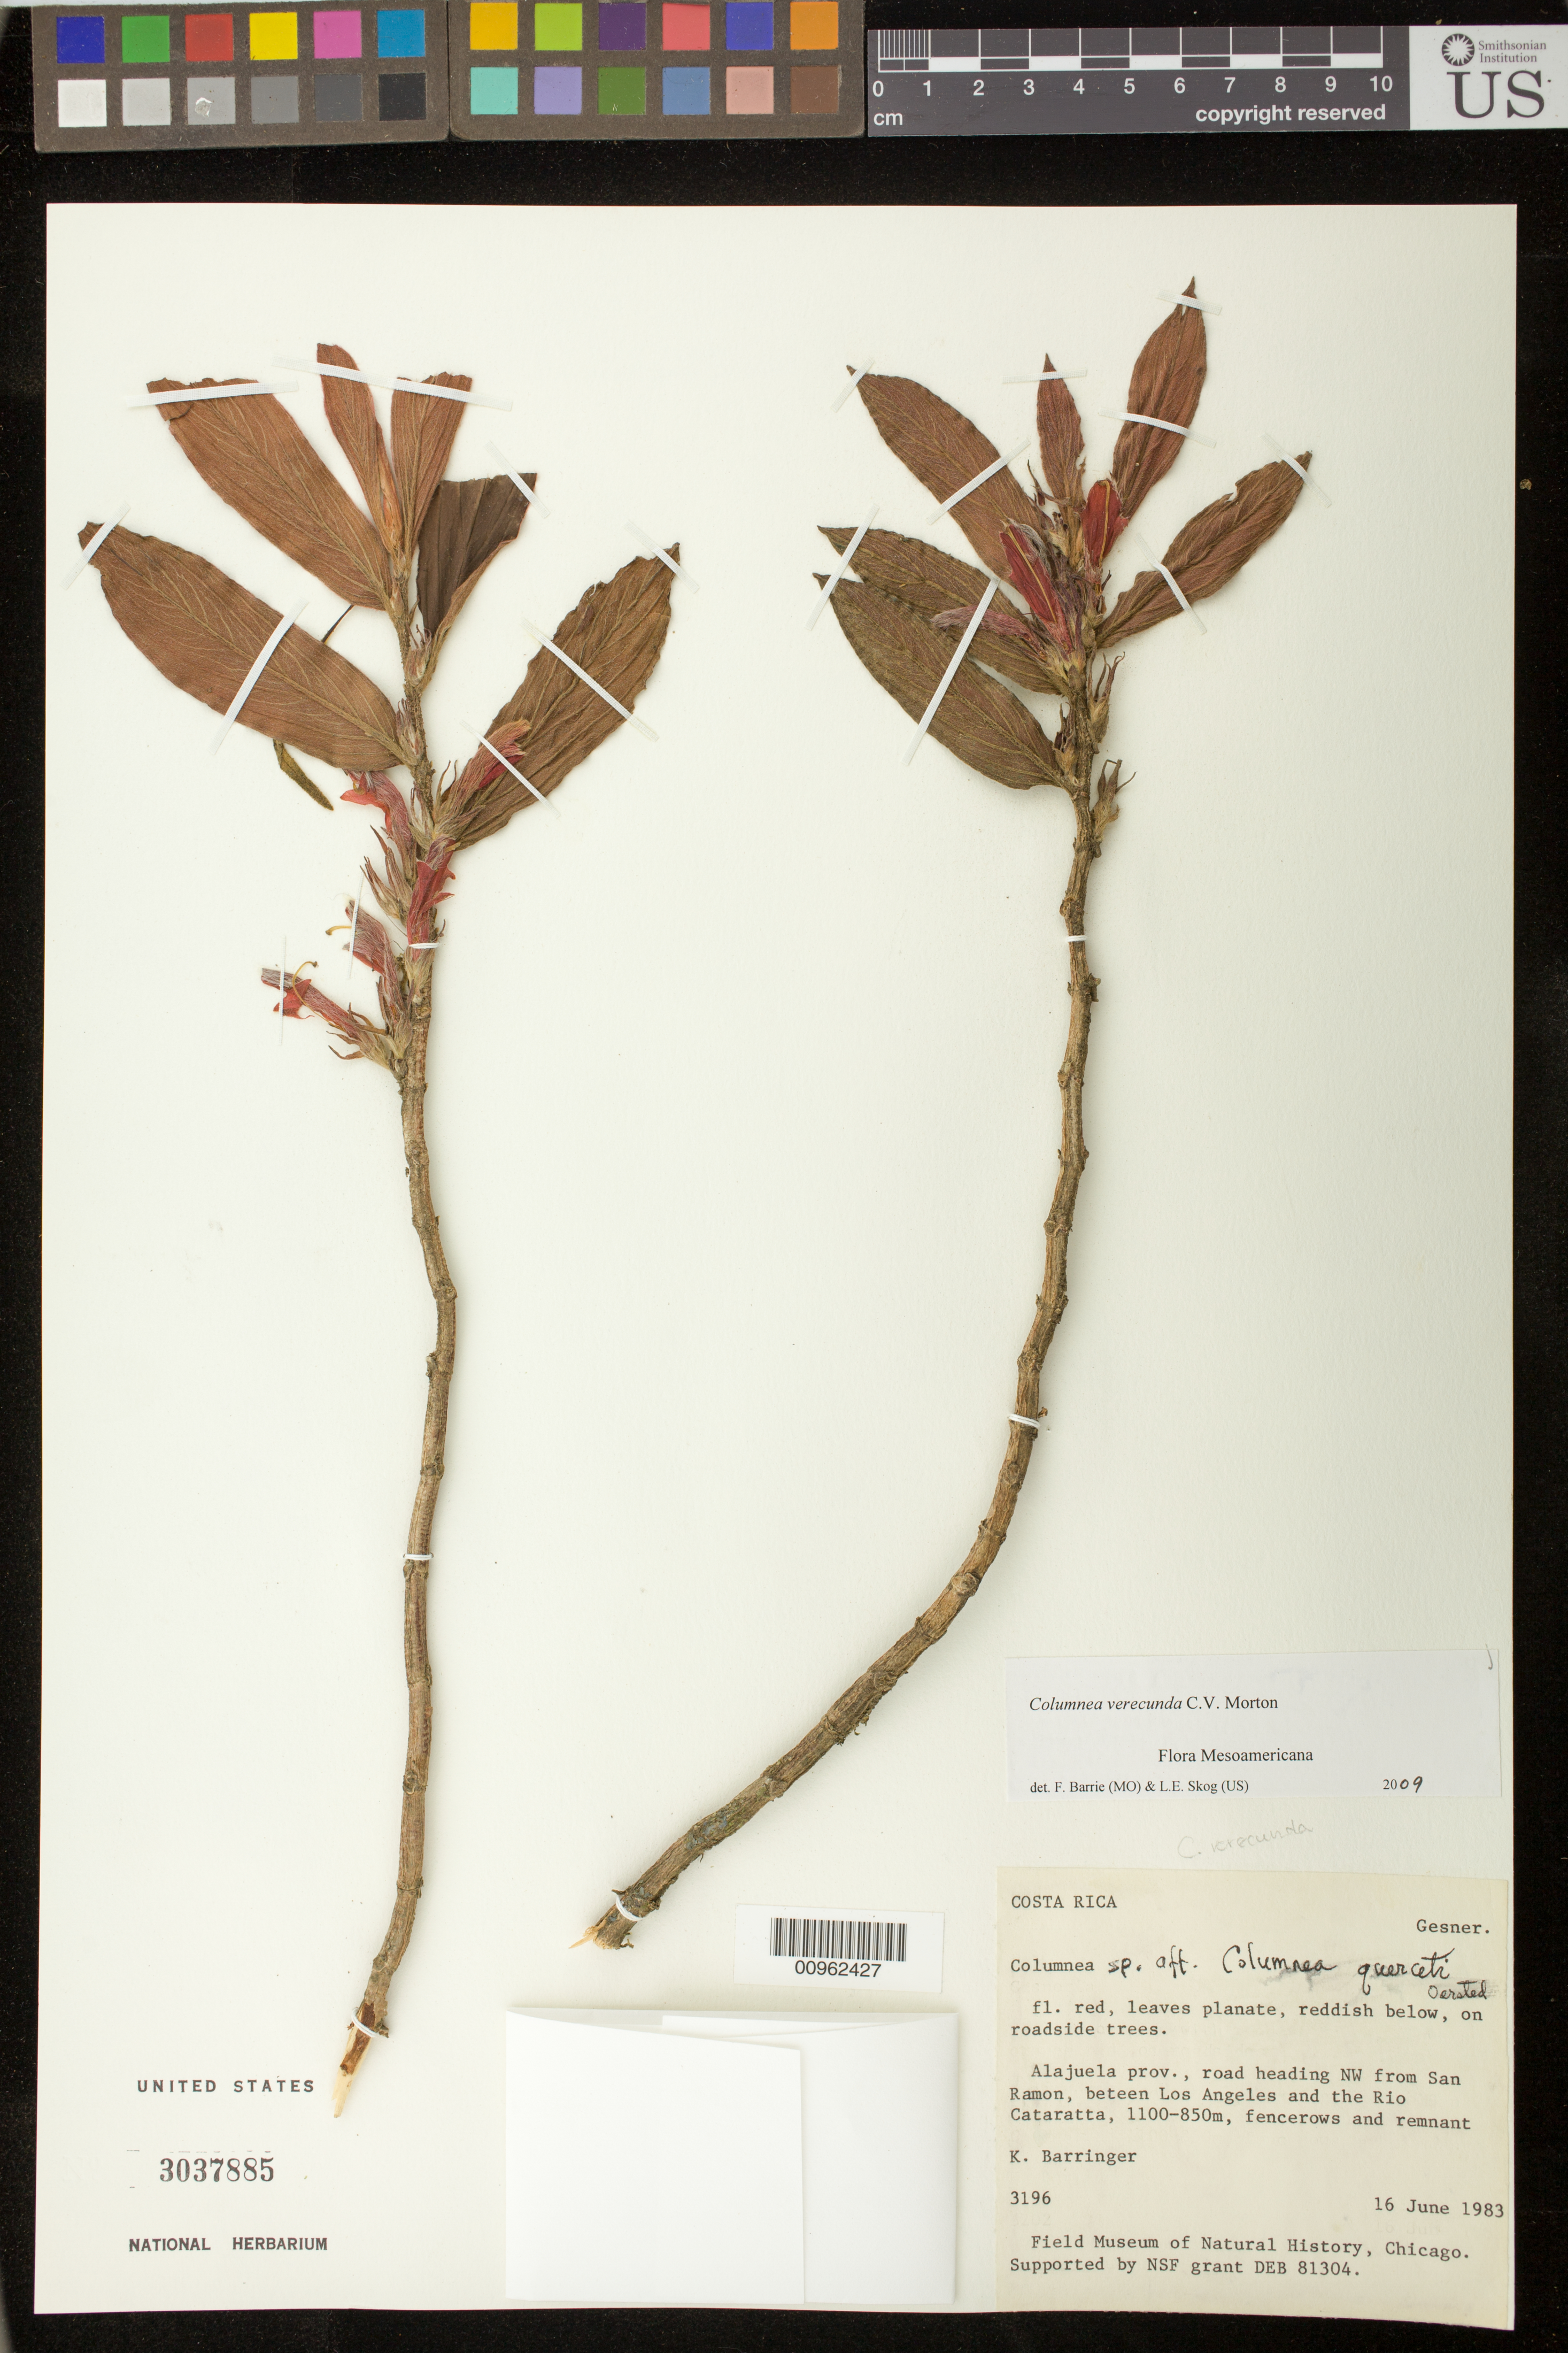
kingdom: Plantae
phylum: Tracheophyta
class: Magnoliopsida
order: Lamiales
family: Gesneriaceae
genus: Columnea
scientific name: Columnea verecunda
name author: C.V. Morton in Standl.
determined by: Barrie, F. R.; Skog, Laurence E.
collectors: K. A. Barringer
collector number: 3196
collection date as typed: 16 Jun 1983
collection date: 1983-06-16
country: Costa Rica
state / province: Alajuela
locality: Alajuela prov., road heading NW from San Ramon, between Los Angeles and the Rio Cataratta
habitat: Fencerows and remnant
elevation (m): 850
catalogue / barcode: US 3037885